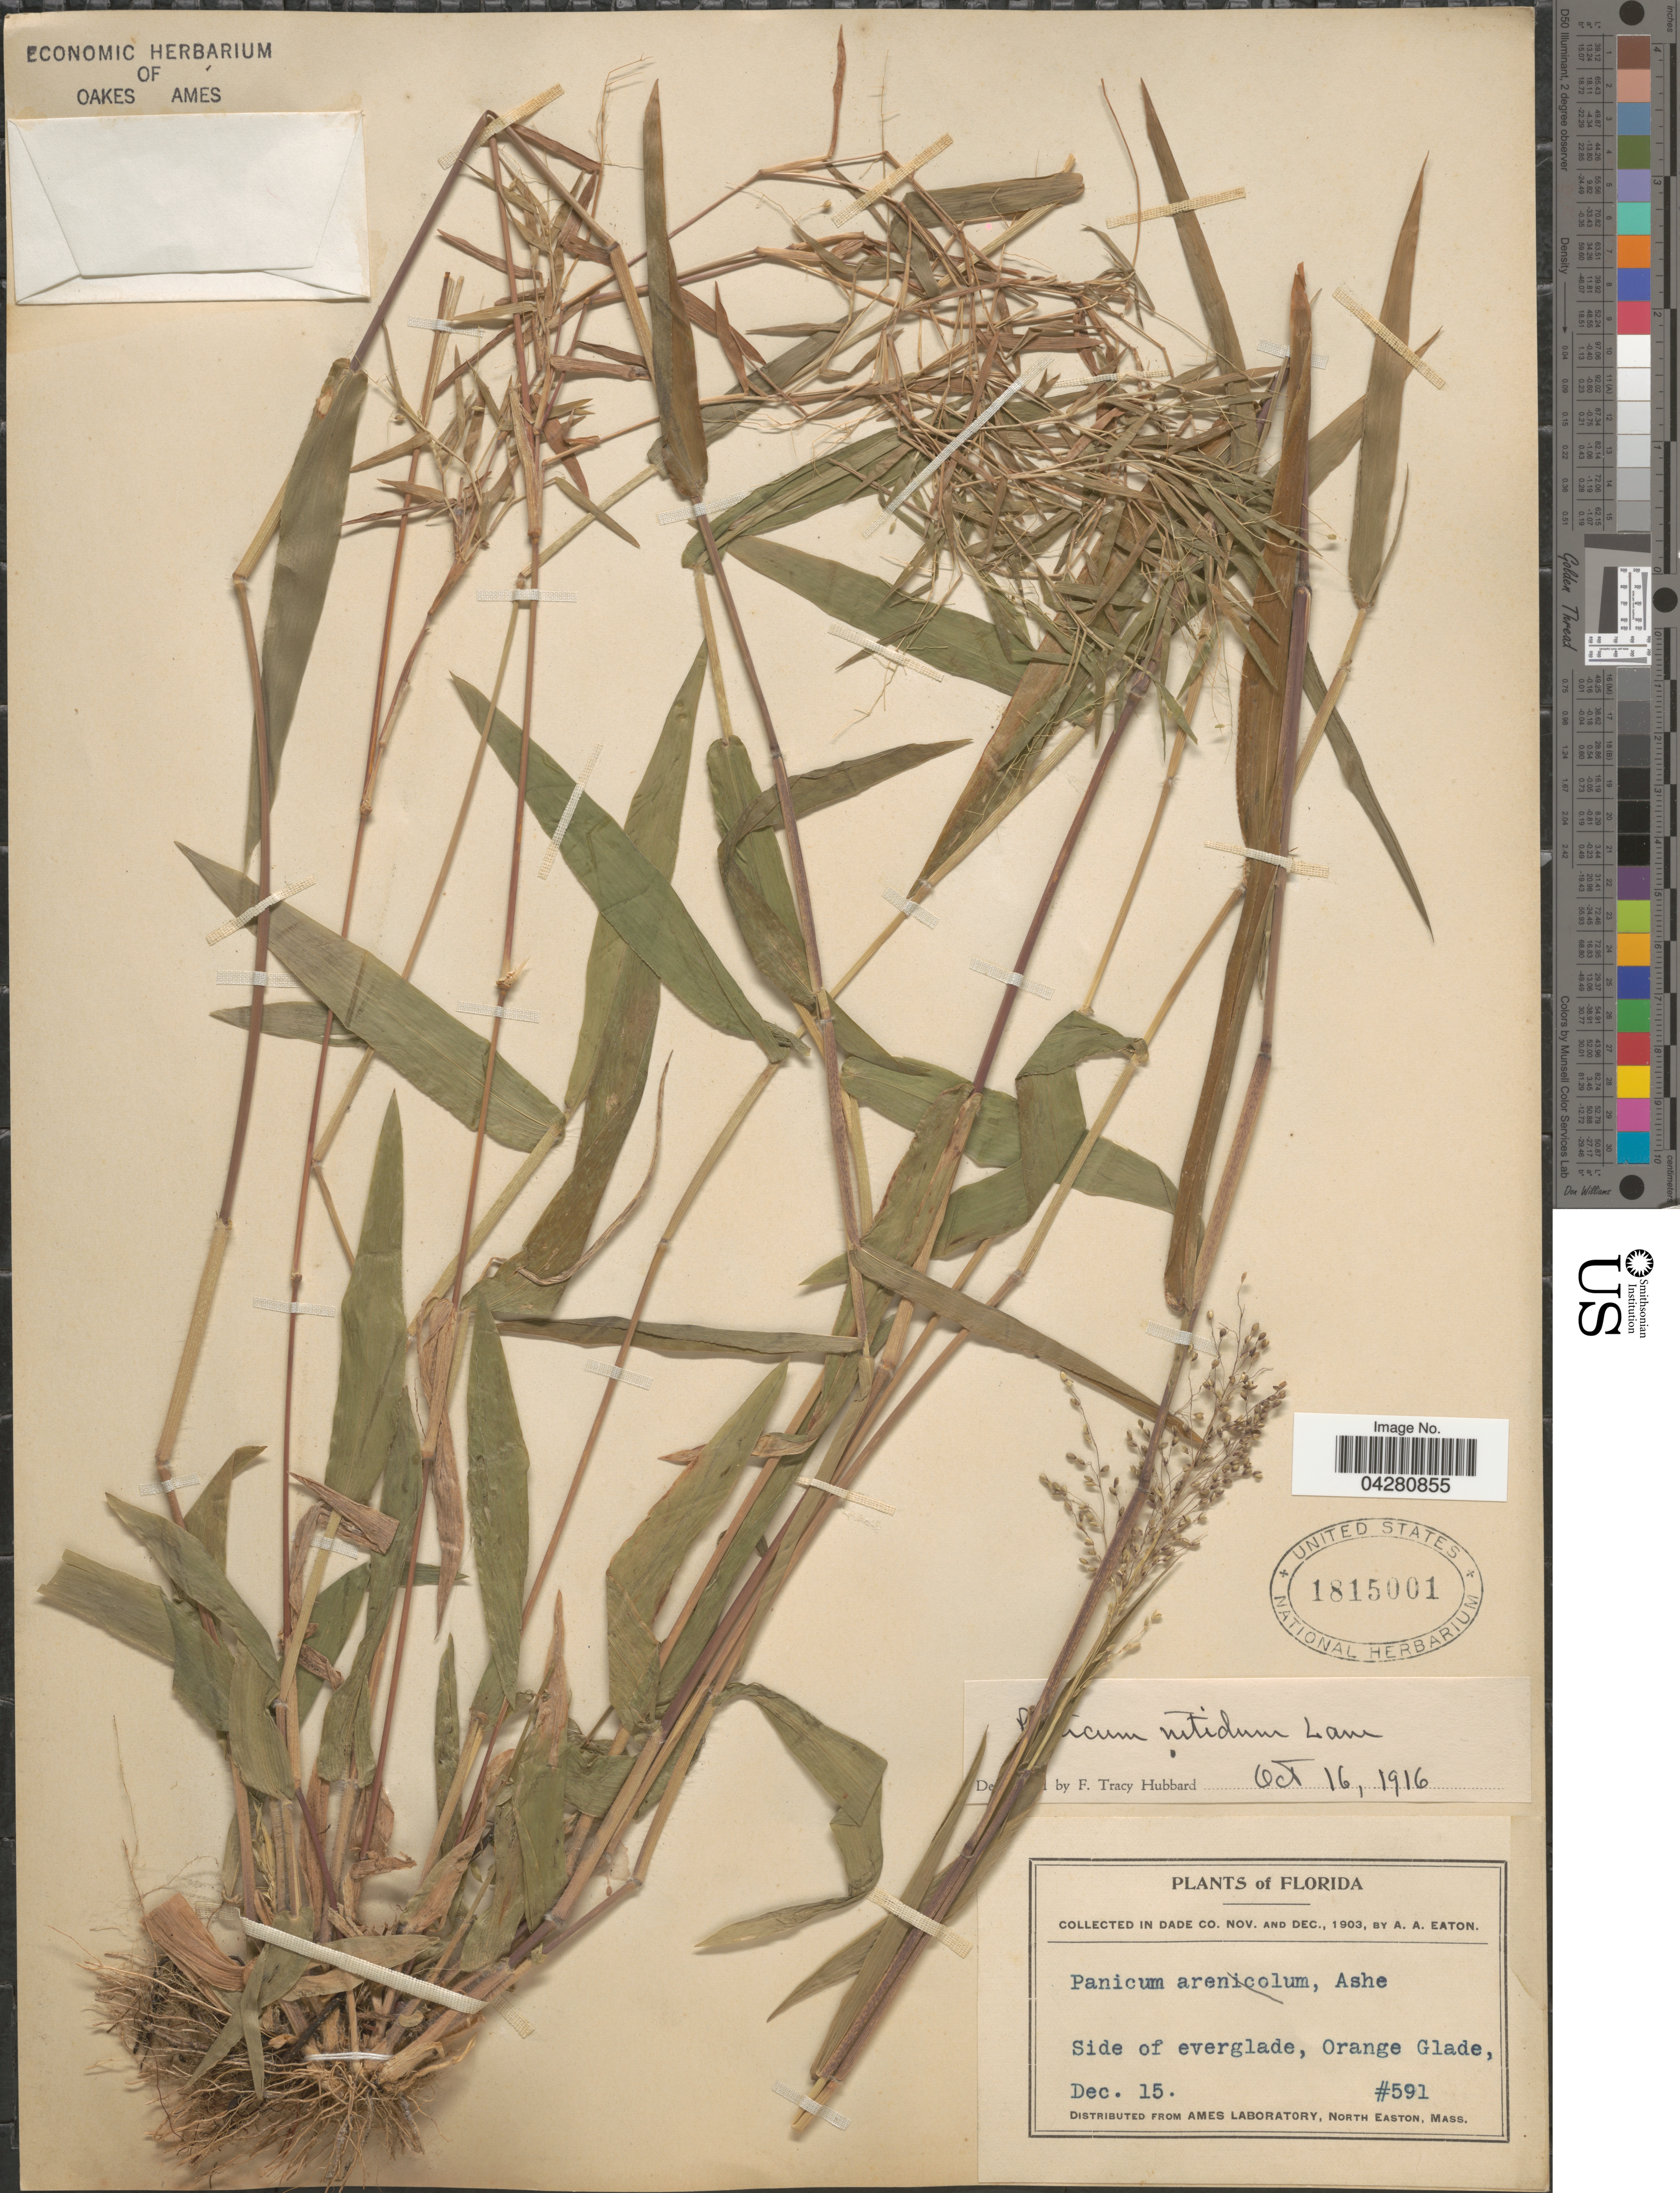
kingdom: Plantae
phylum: Tracheophyta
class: Liliopsida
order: Poales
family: Poaceae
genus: Dichanthelium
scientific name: Dichanthelium dichotomum var. dichotomum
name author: (L.) Gould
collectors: A. A. Eaton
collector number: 591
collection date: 1903-12-15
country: United States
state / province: Florida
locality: In Dade Co. Side of everglade, Orange Glade.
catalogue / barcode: US 1815001